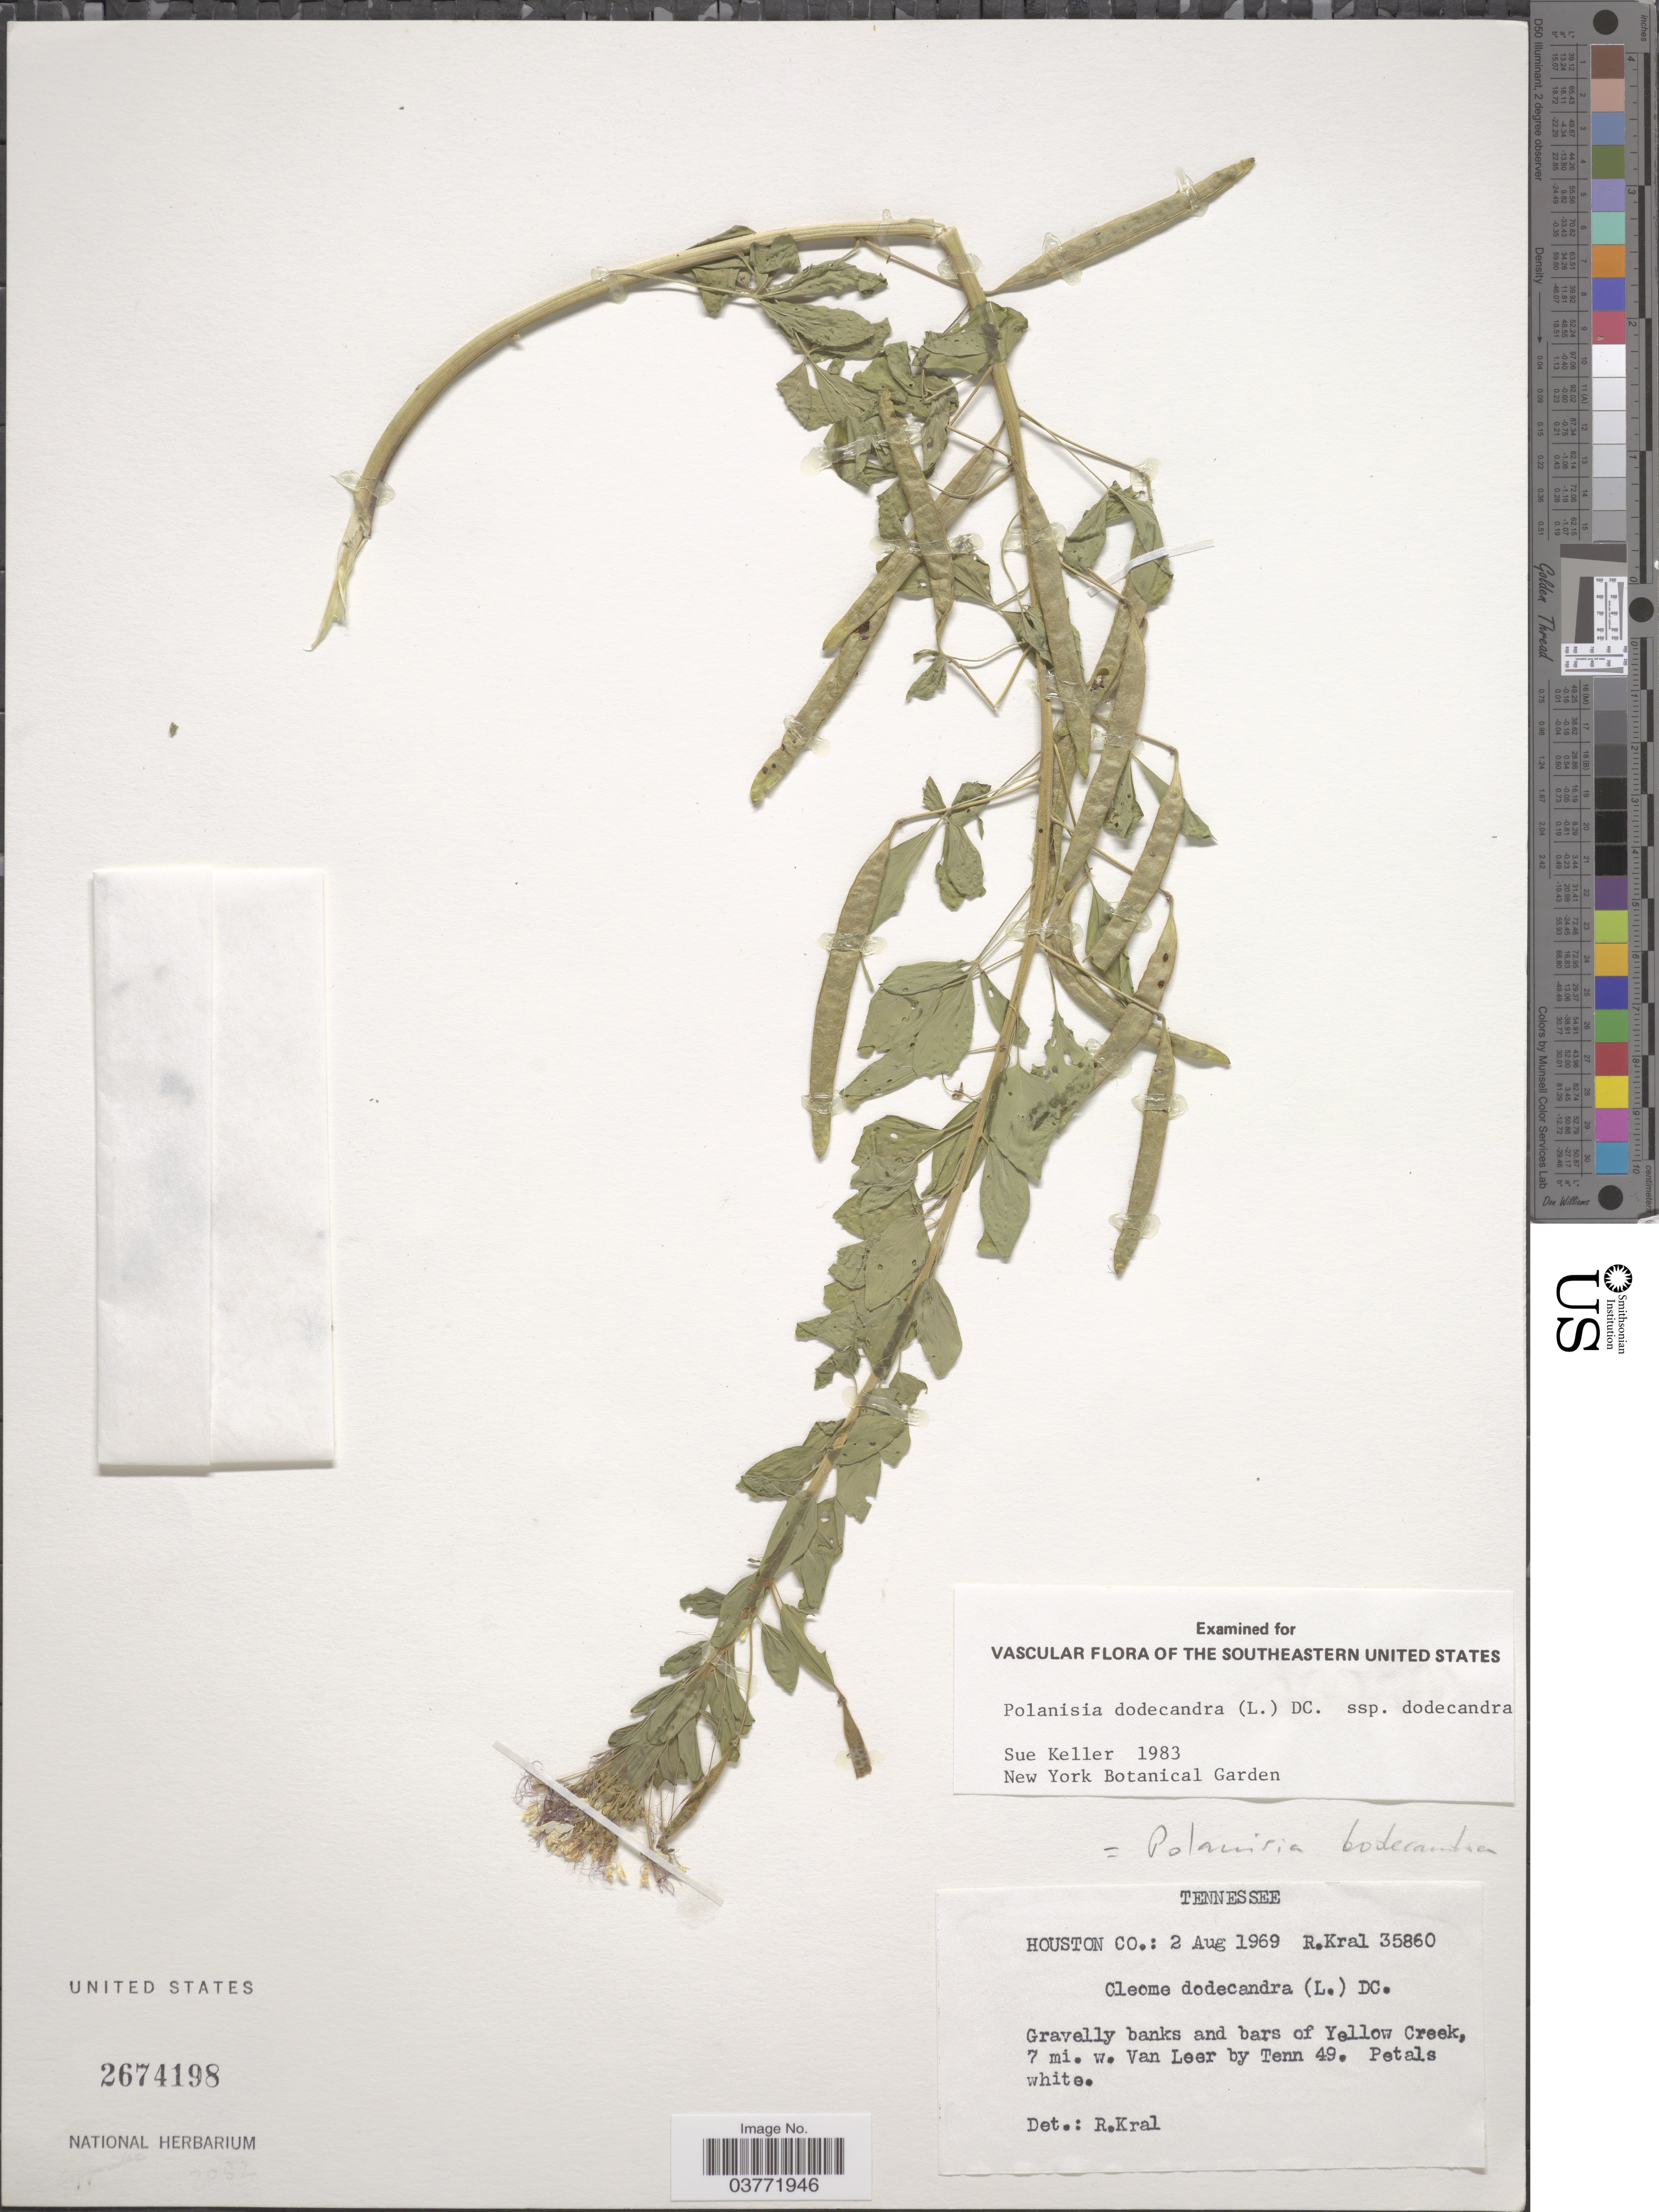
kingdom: Plantae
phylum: Tracheophyta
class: Magnoliopsida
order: Brassicales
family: Cleomaceae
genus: Polanisia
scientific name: Polanisia dodecandra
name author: (L.) DC.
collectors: R. Kral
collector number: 35860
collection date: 1969-08-02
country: United States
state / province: Tennessee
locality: Houston Co. Yellow Creek, 7 mi. w. Van Leer by Tenn 49.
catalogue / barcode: US 2674198